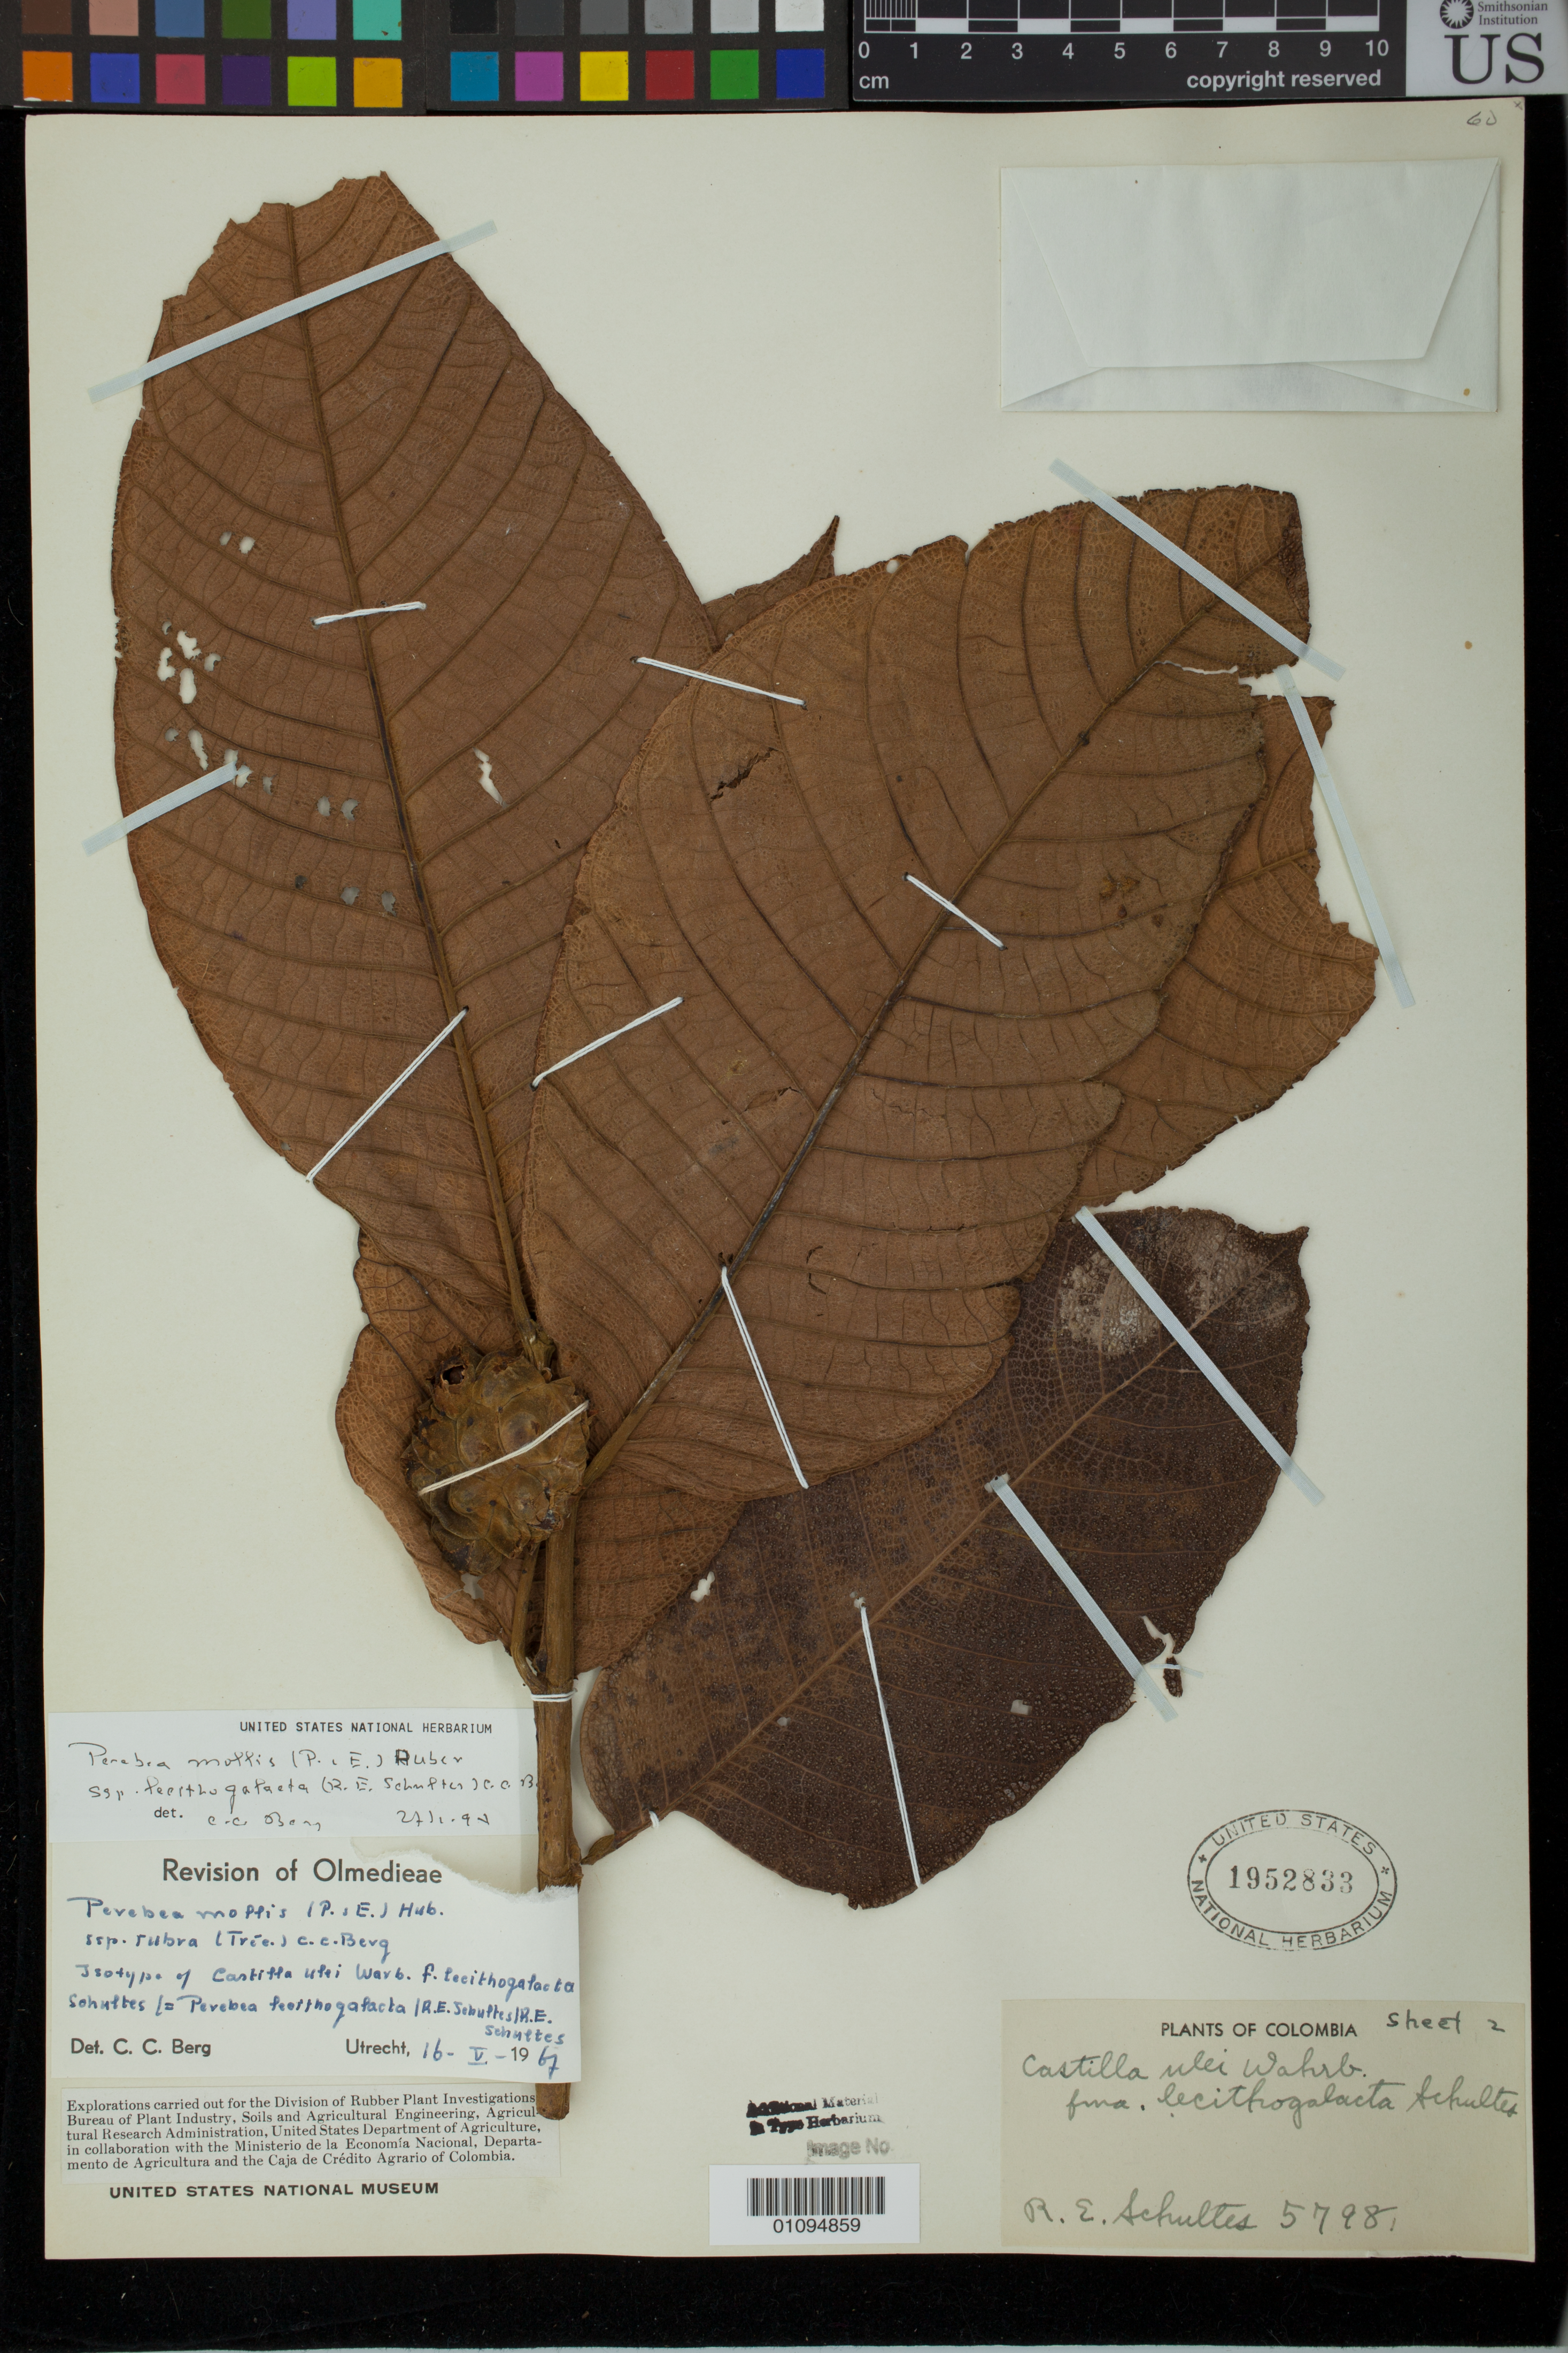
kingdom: Plantae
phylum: Tracheophyta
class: Magnoliopsida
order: Rosales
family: Moraceae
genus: Castilla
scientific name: Castilla ulei f. lecithogalacta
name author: R.E. Schult.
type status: Isotype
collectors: R. E. Schultes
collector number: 5798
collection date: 1944-02-18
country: Colombia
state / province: Vaupés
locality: Rio Vaupes near Puerto Nare.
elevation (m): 274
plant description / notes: See BC 00089860 (Sheet 1)- Collections Events data pulled from it for this specimen.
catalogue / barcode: US 1952833